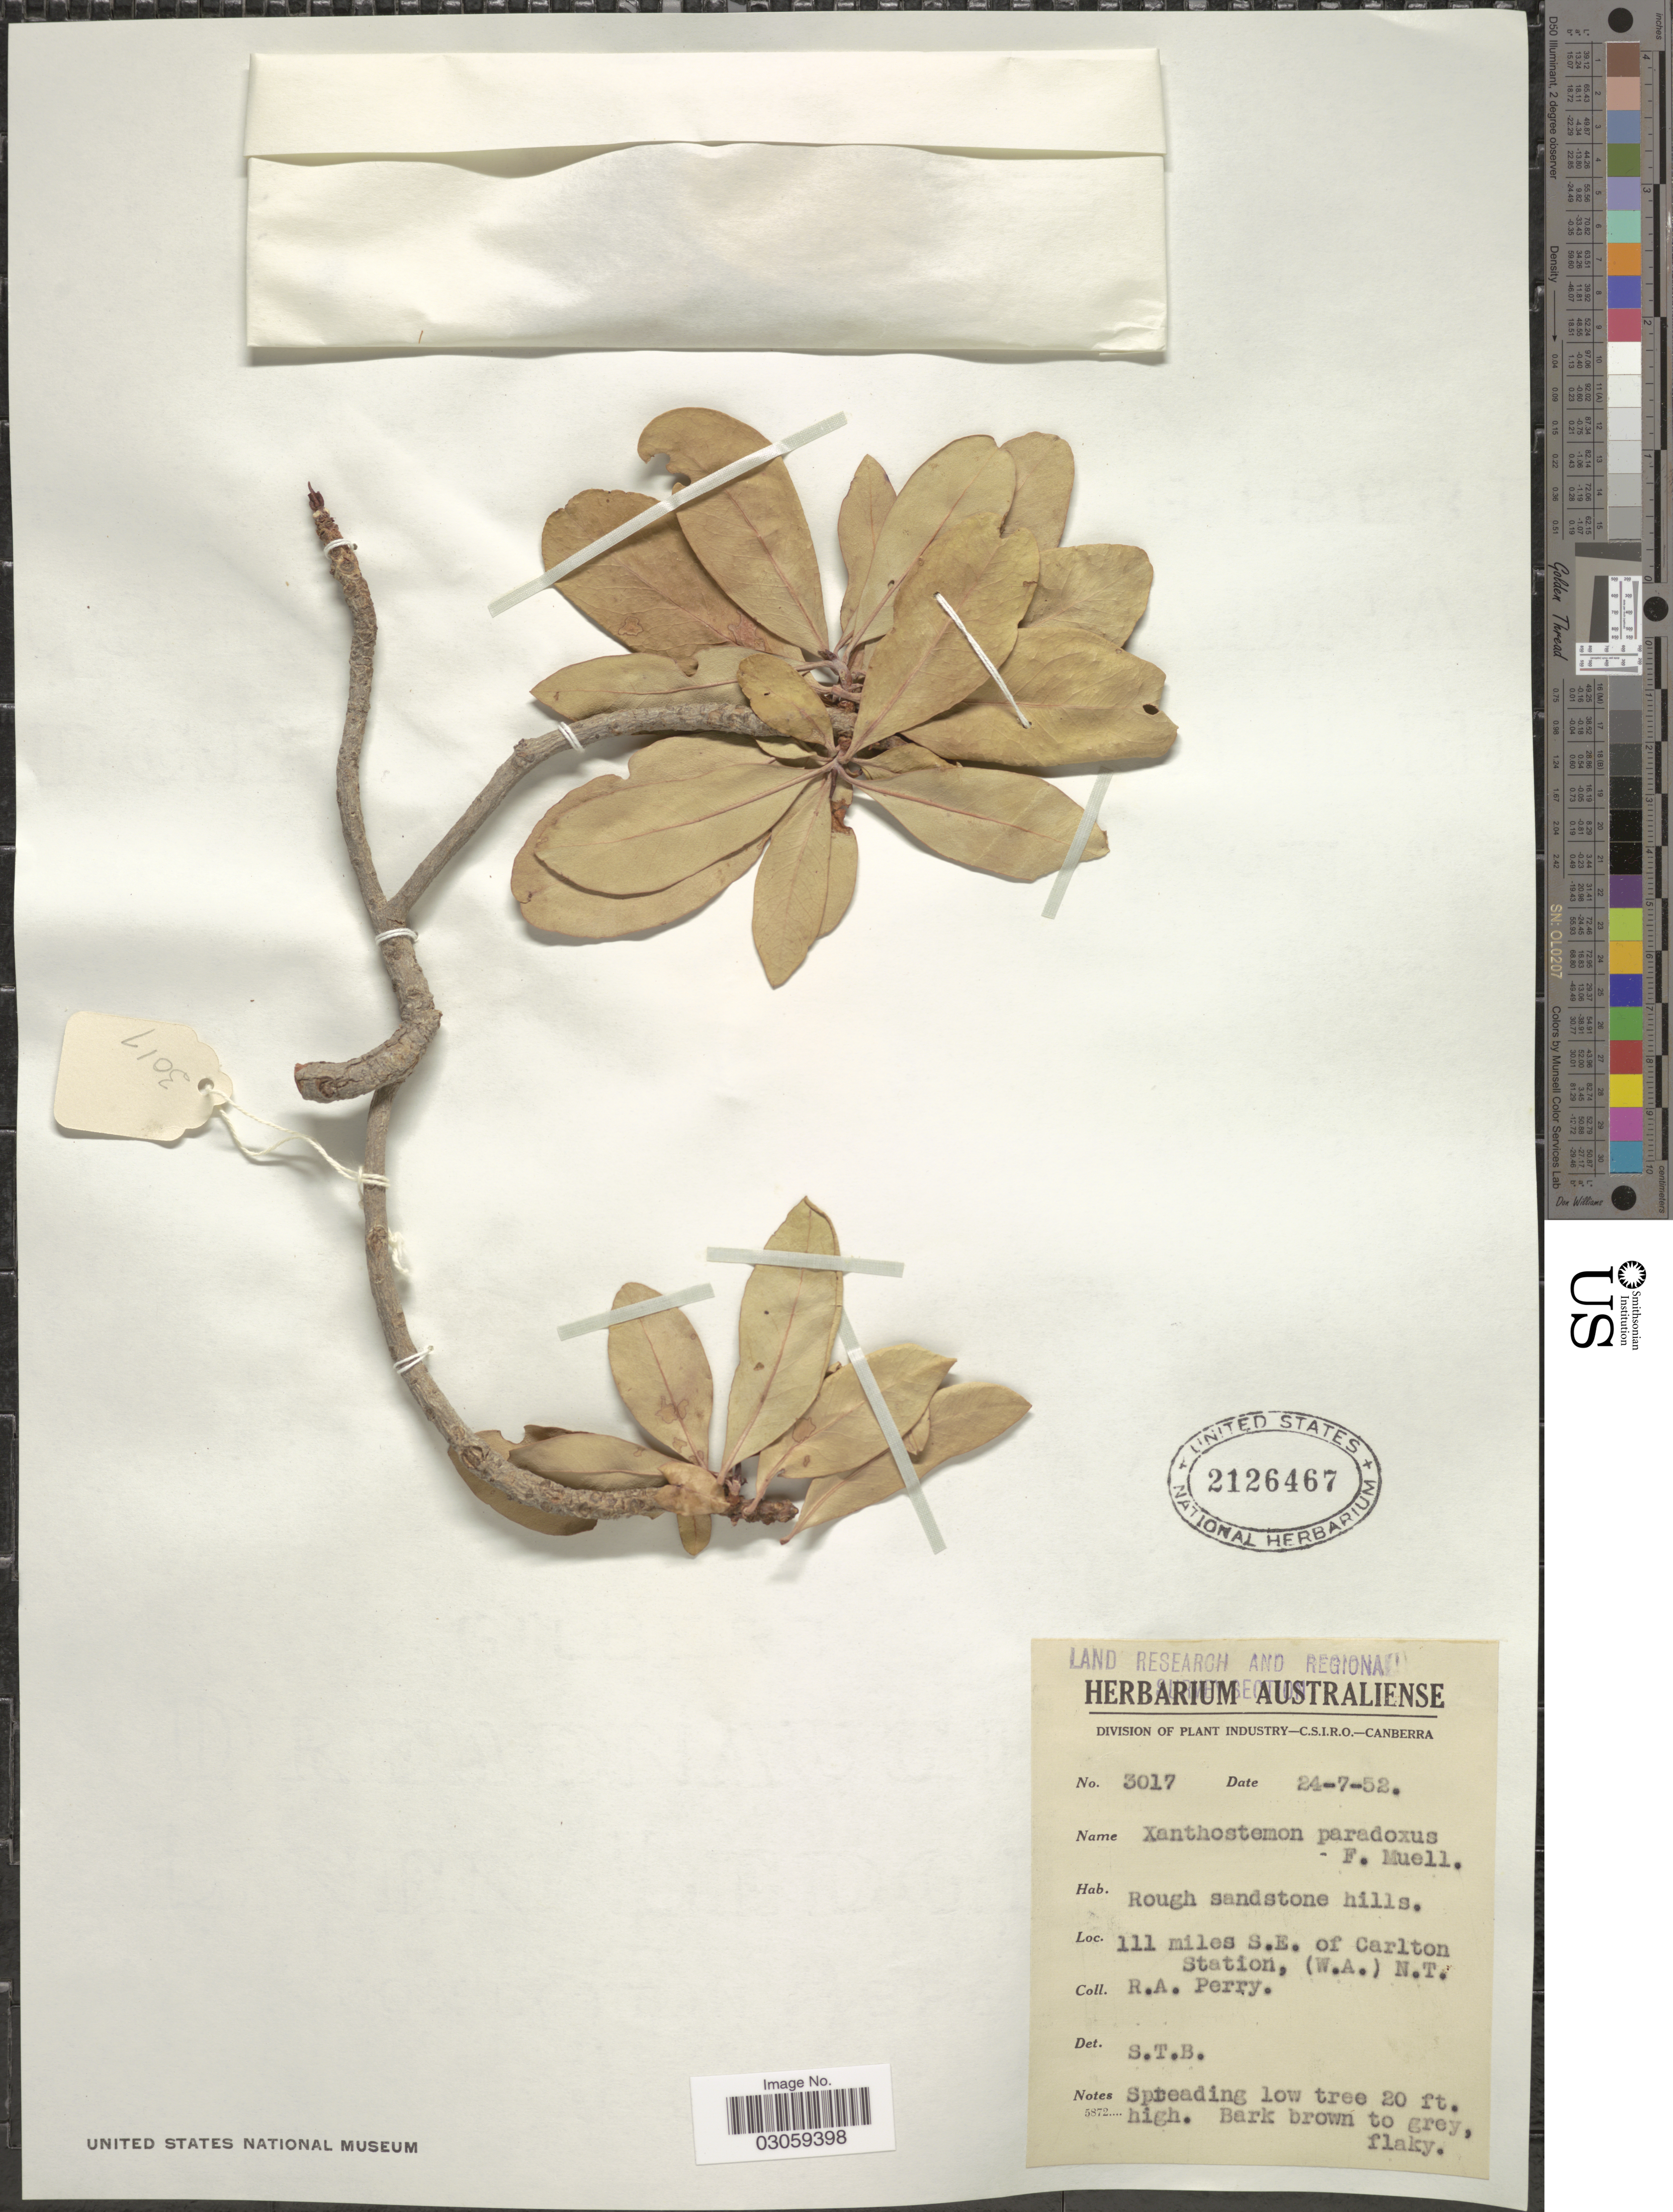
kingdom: Plantae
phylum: Tracheophyta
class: Magnoliopsida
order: Myrtales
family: Myrtaceae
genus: Xanthostemon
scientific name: Xanthostemon paradoxus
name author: F. Muell.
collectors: Perry, R. A.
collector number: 3017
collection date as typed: Transcribed d/m/y: 24/7/52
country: Australia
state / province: Northern Territory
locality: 111 miles S.E. of Carlton Station, (W.A.) N.T.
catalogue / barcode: US 2126467